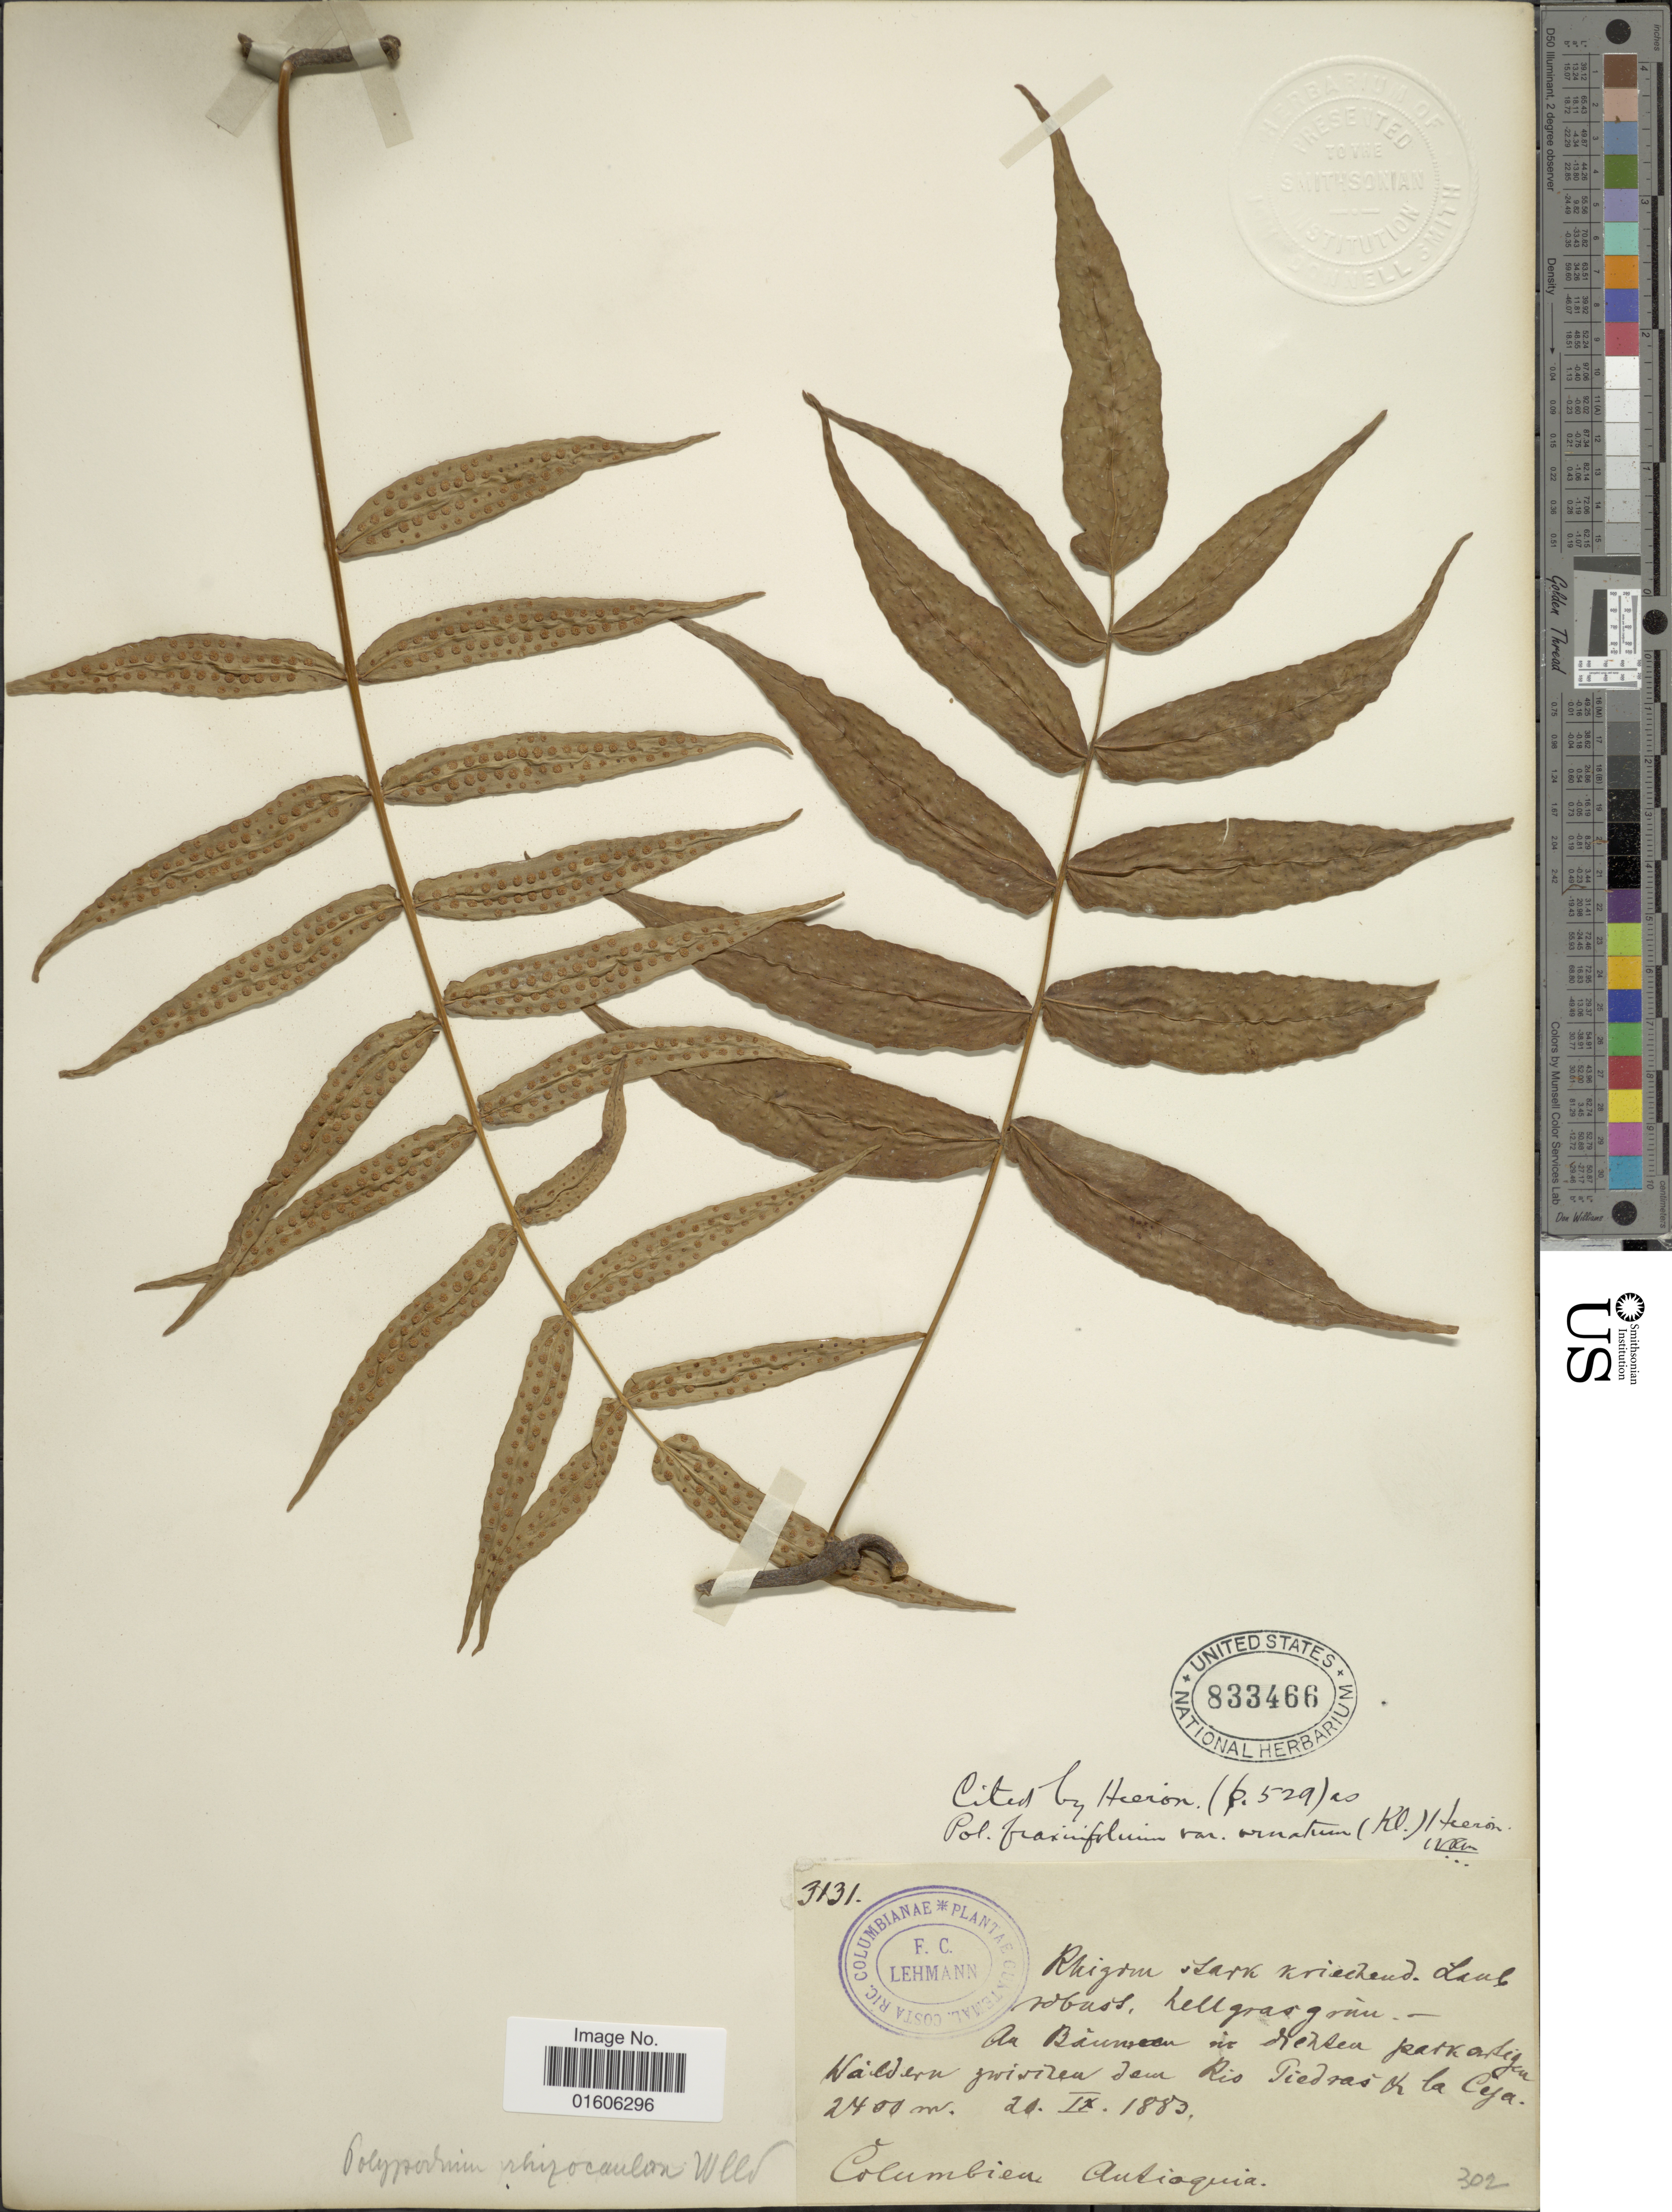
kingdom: Plantae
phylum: Tracheophyta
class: Polypodiopsida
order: Polypodiales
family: Polypodiaceae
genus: Serpocaulon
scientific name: Serpocaulon fraxinifolium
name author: (Jacq.) A.R. Sm.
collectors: F. C. Lehmann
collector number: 3131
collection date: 1883-09-20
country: Colombia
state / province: Antioquia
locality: Rio Piedras de la Ceja.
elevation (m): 2400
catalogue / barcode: US 833466